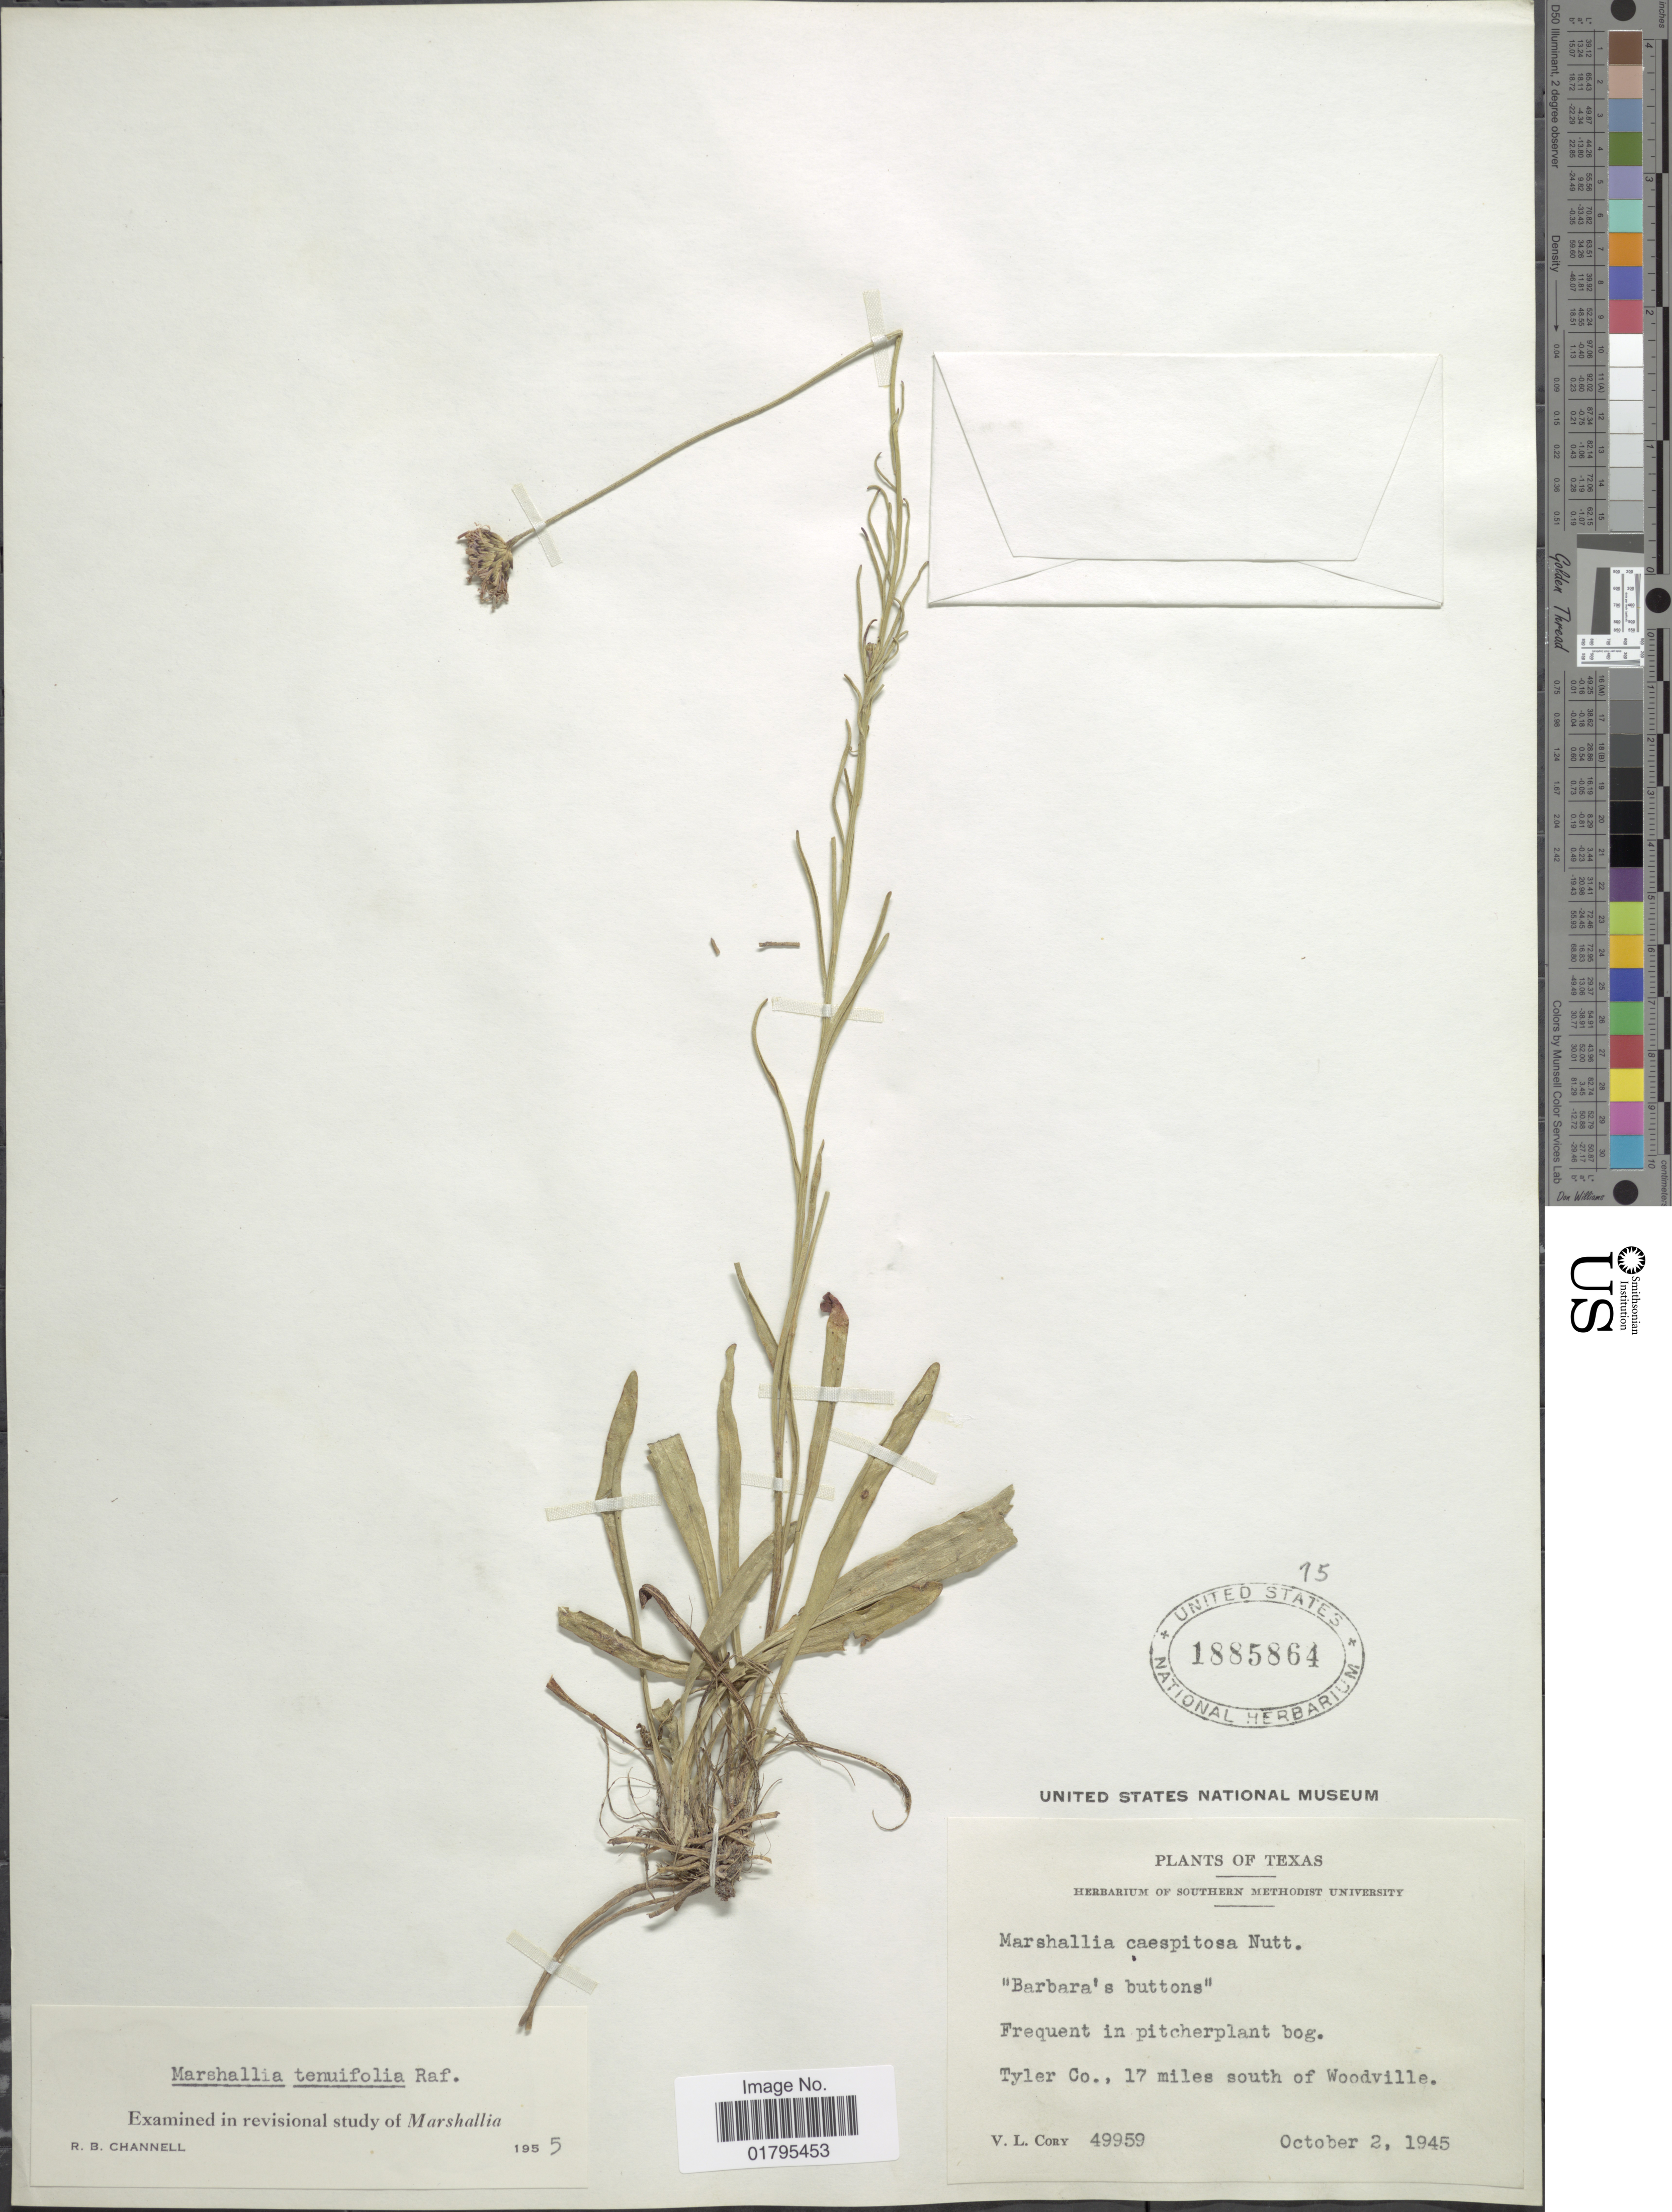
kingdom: Plantae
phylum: Tracheophyta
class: Magnoliopsida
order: Asterales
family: Asteraceae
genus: Marshallia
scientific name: Marshallia tenuifolia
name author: Raf.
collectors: V. Cory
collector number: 49959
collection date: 1945-10-02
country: United States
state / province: Texas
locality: Tyler Co., 17 miles south of Woodville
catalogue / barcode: US 1885864